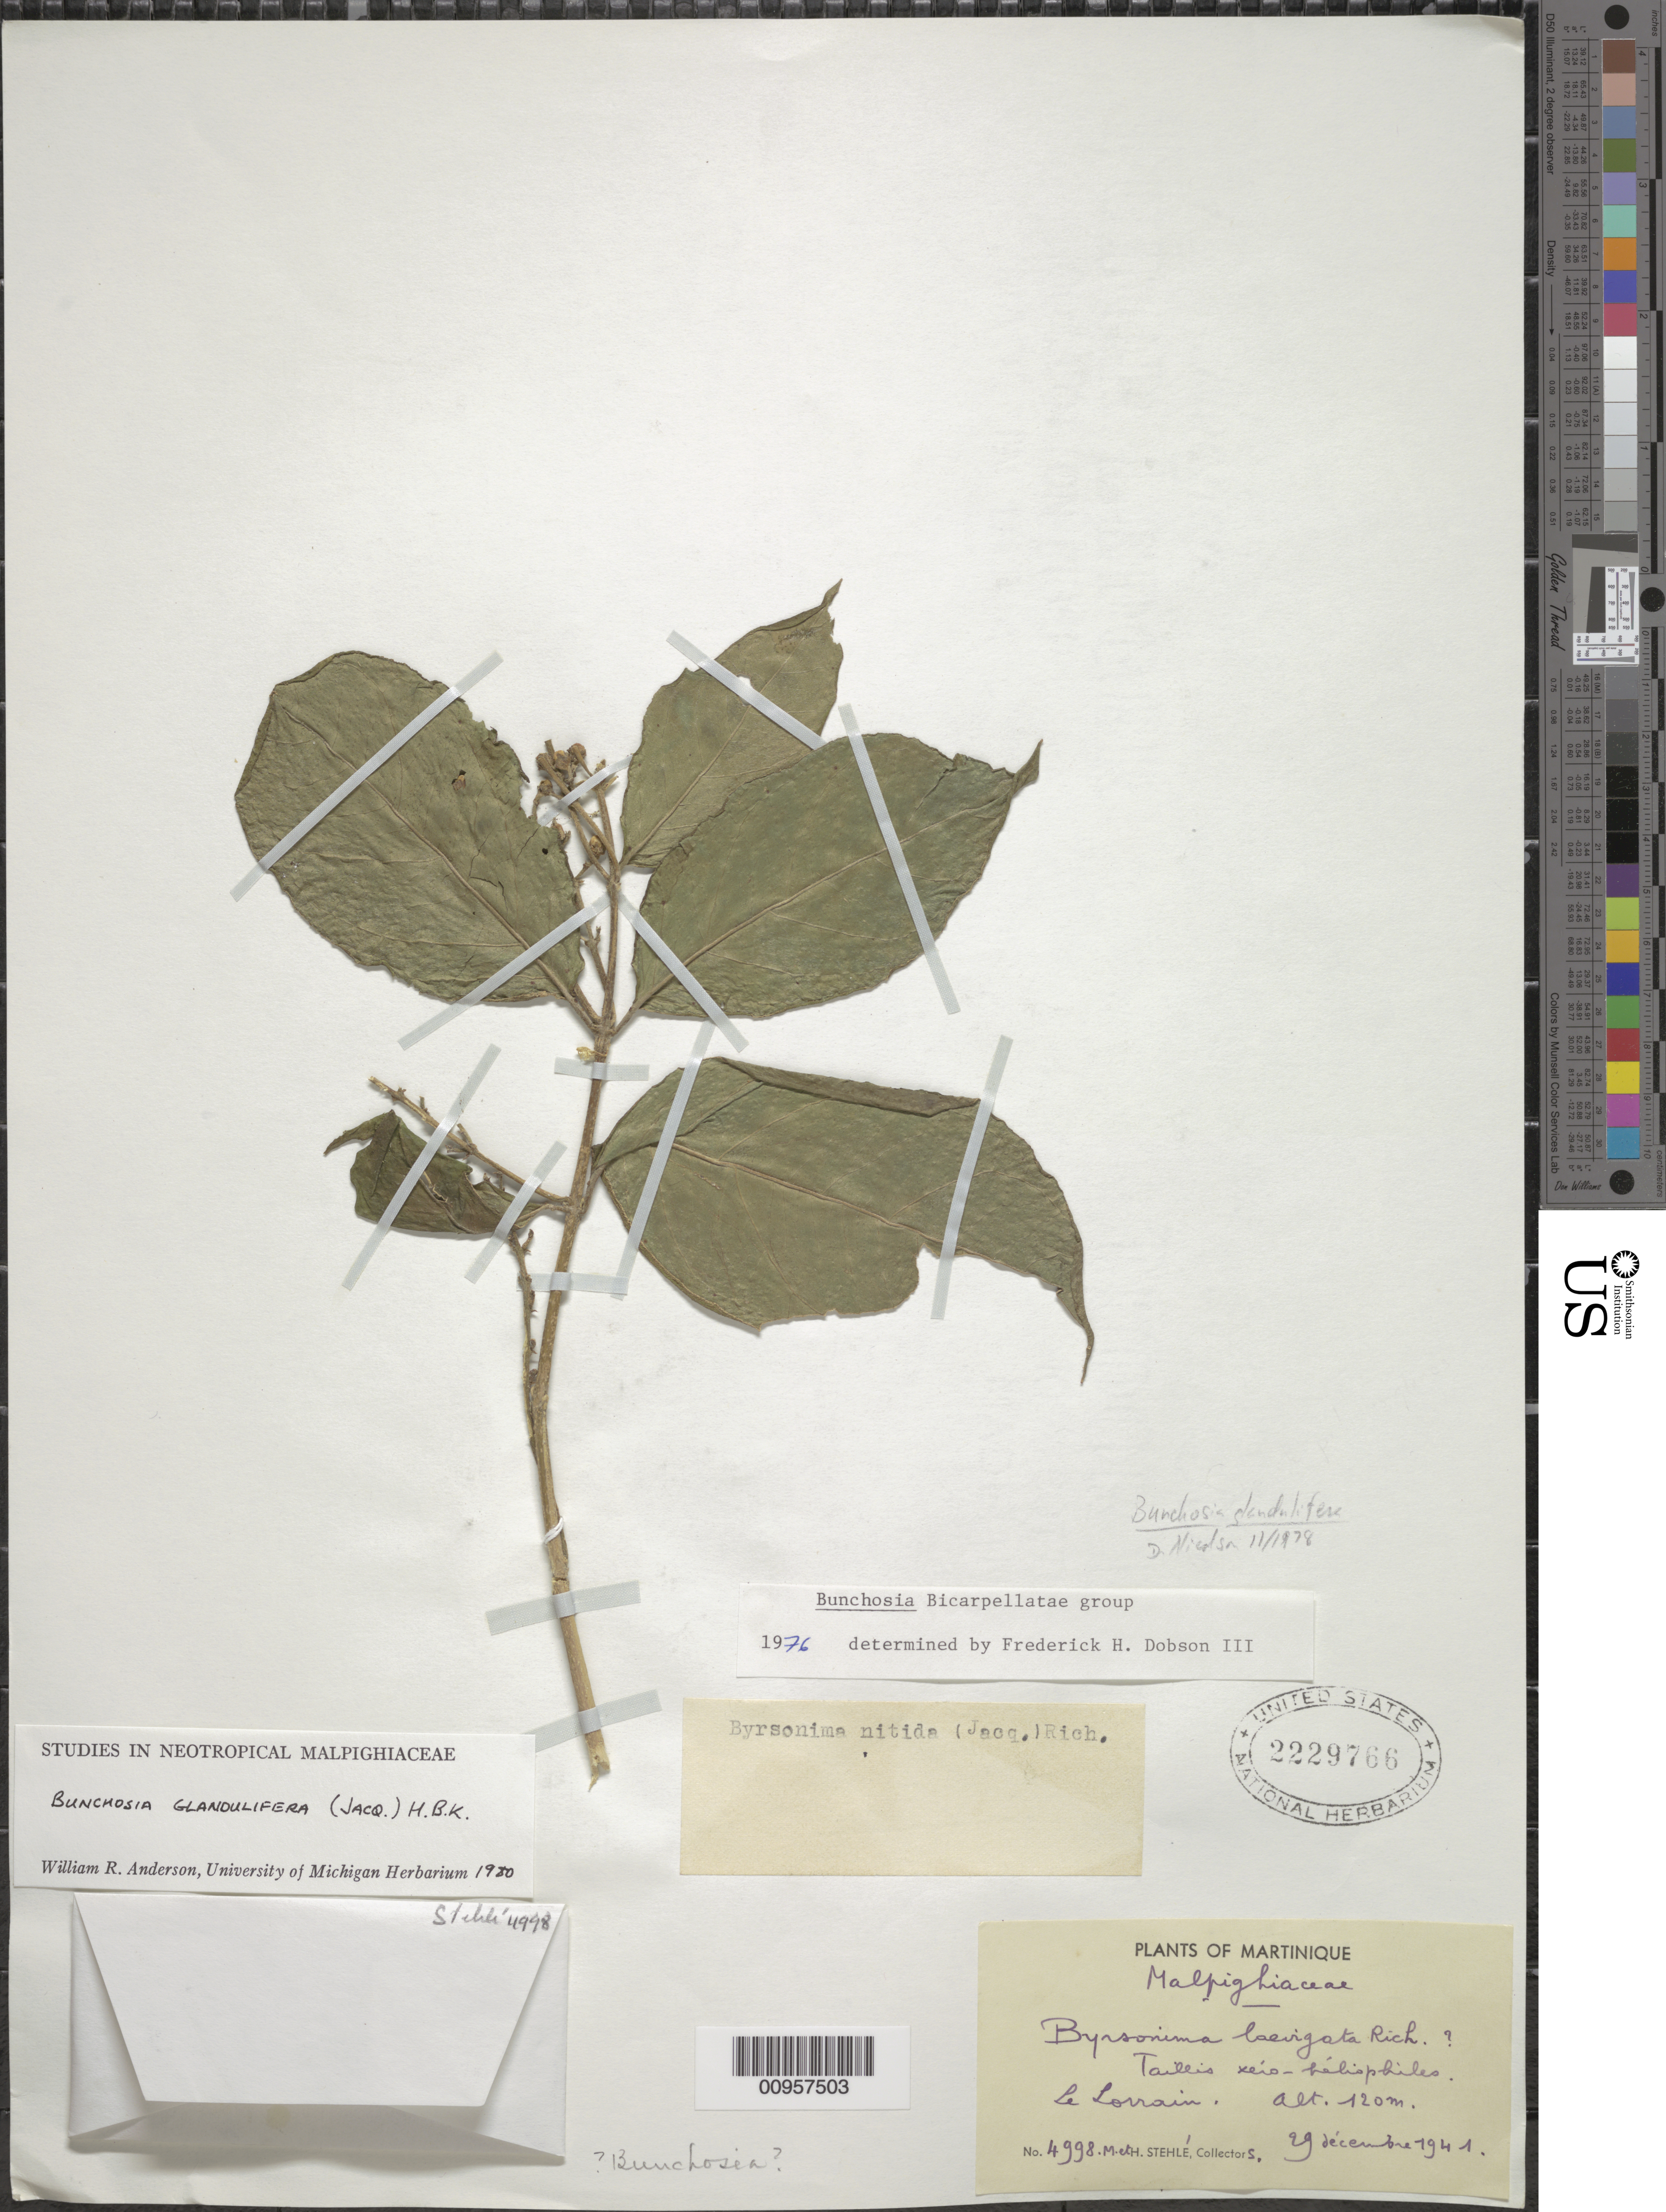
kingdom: Plantae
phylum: Tracheophyta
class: Magnoliopsida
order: Malpighiales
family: Malpighiaceae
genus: Bunchosia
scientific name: Bunchosia glandulifera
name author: (Jacq.) Kunth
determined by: Anderson, W. R., (MICH), University of Michigan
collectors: H. Stehlé & M. Stehlé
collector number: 4998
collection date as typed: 29 Dec 1941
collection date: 1941-12-29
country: Martinique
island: Martinique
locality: Le Lorrain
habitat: Taillis xéro-héliophiles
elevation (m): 120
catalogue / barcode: US 2229766